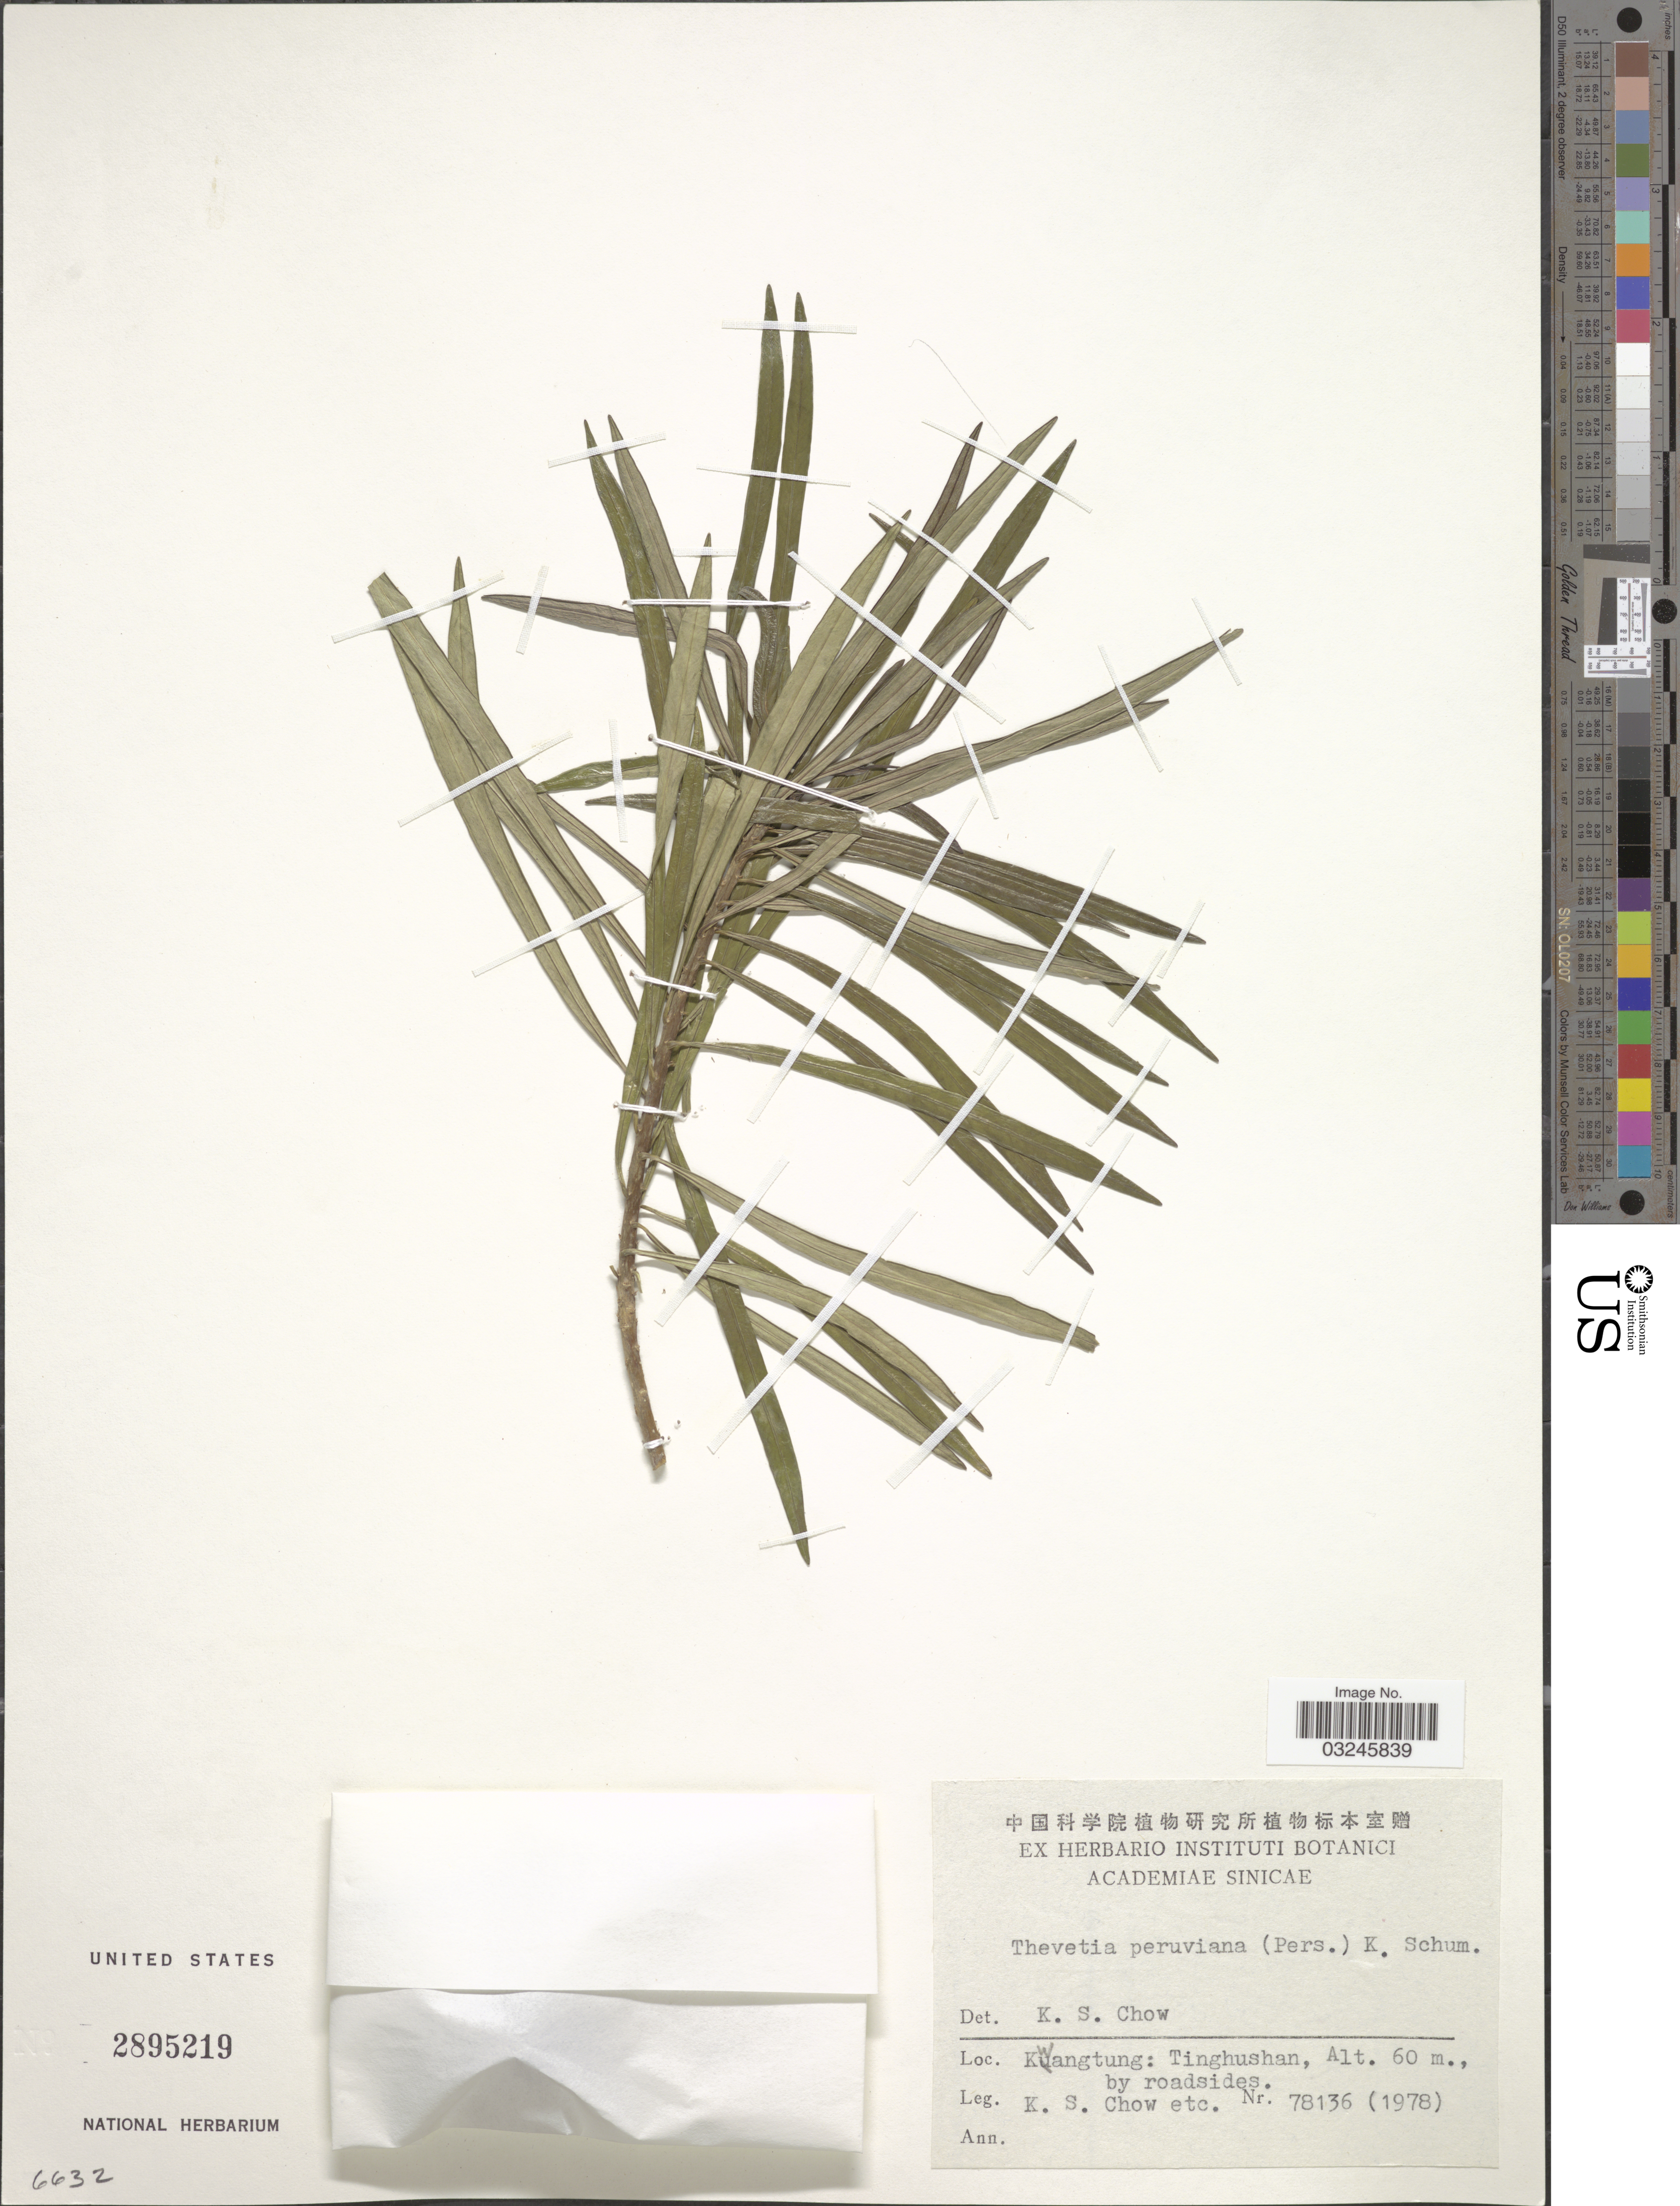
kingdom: Plantae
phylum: Tracheophyta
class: Magnoliopsida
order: Gentianales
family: Apocynaceae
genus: Thevetia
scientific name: Thevetia peruviana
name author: (Pers.) K. Schum.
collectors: K. S. Chow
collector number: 78136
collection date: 1978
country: China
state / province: Guangdong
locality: Kwangtung: Tinghushan, by roadside.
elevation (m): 60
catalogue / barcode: US 2895219